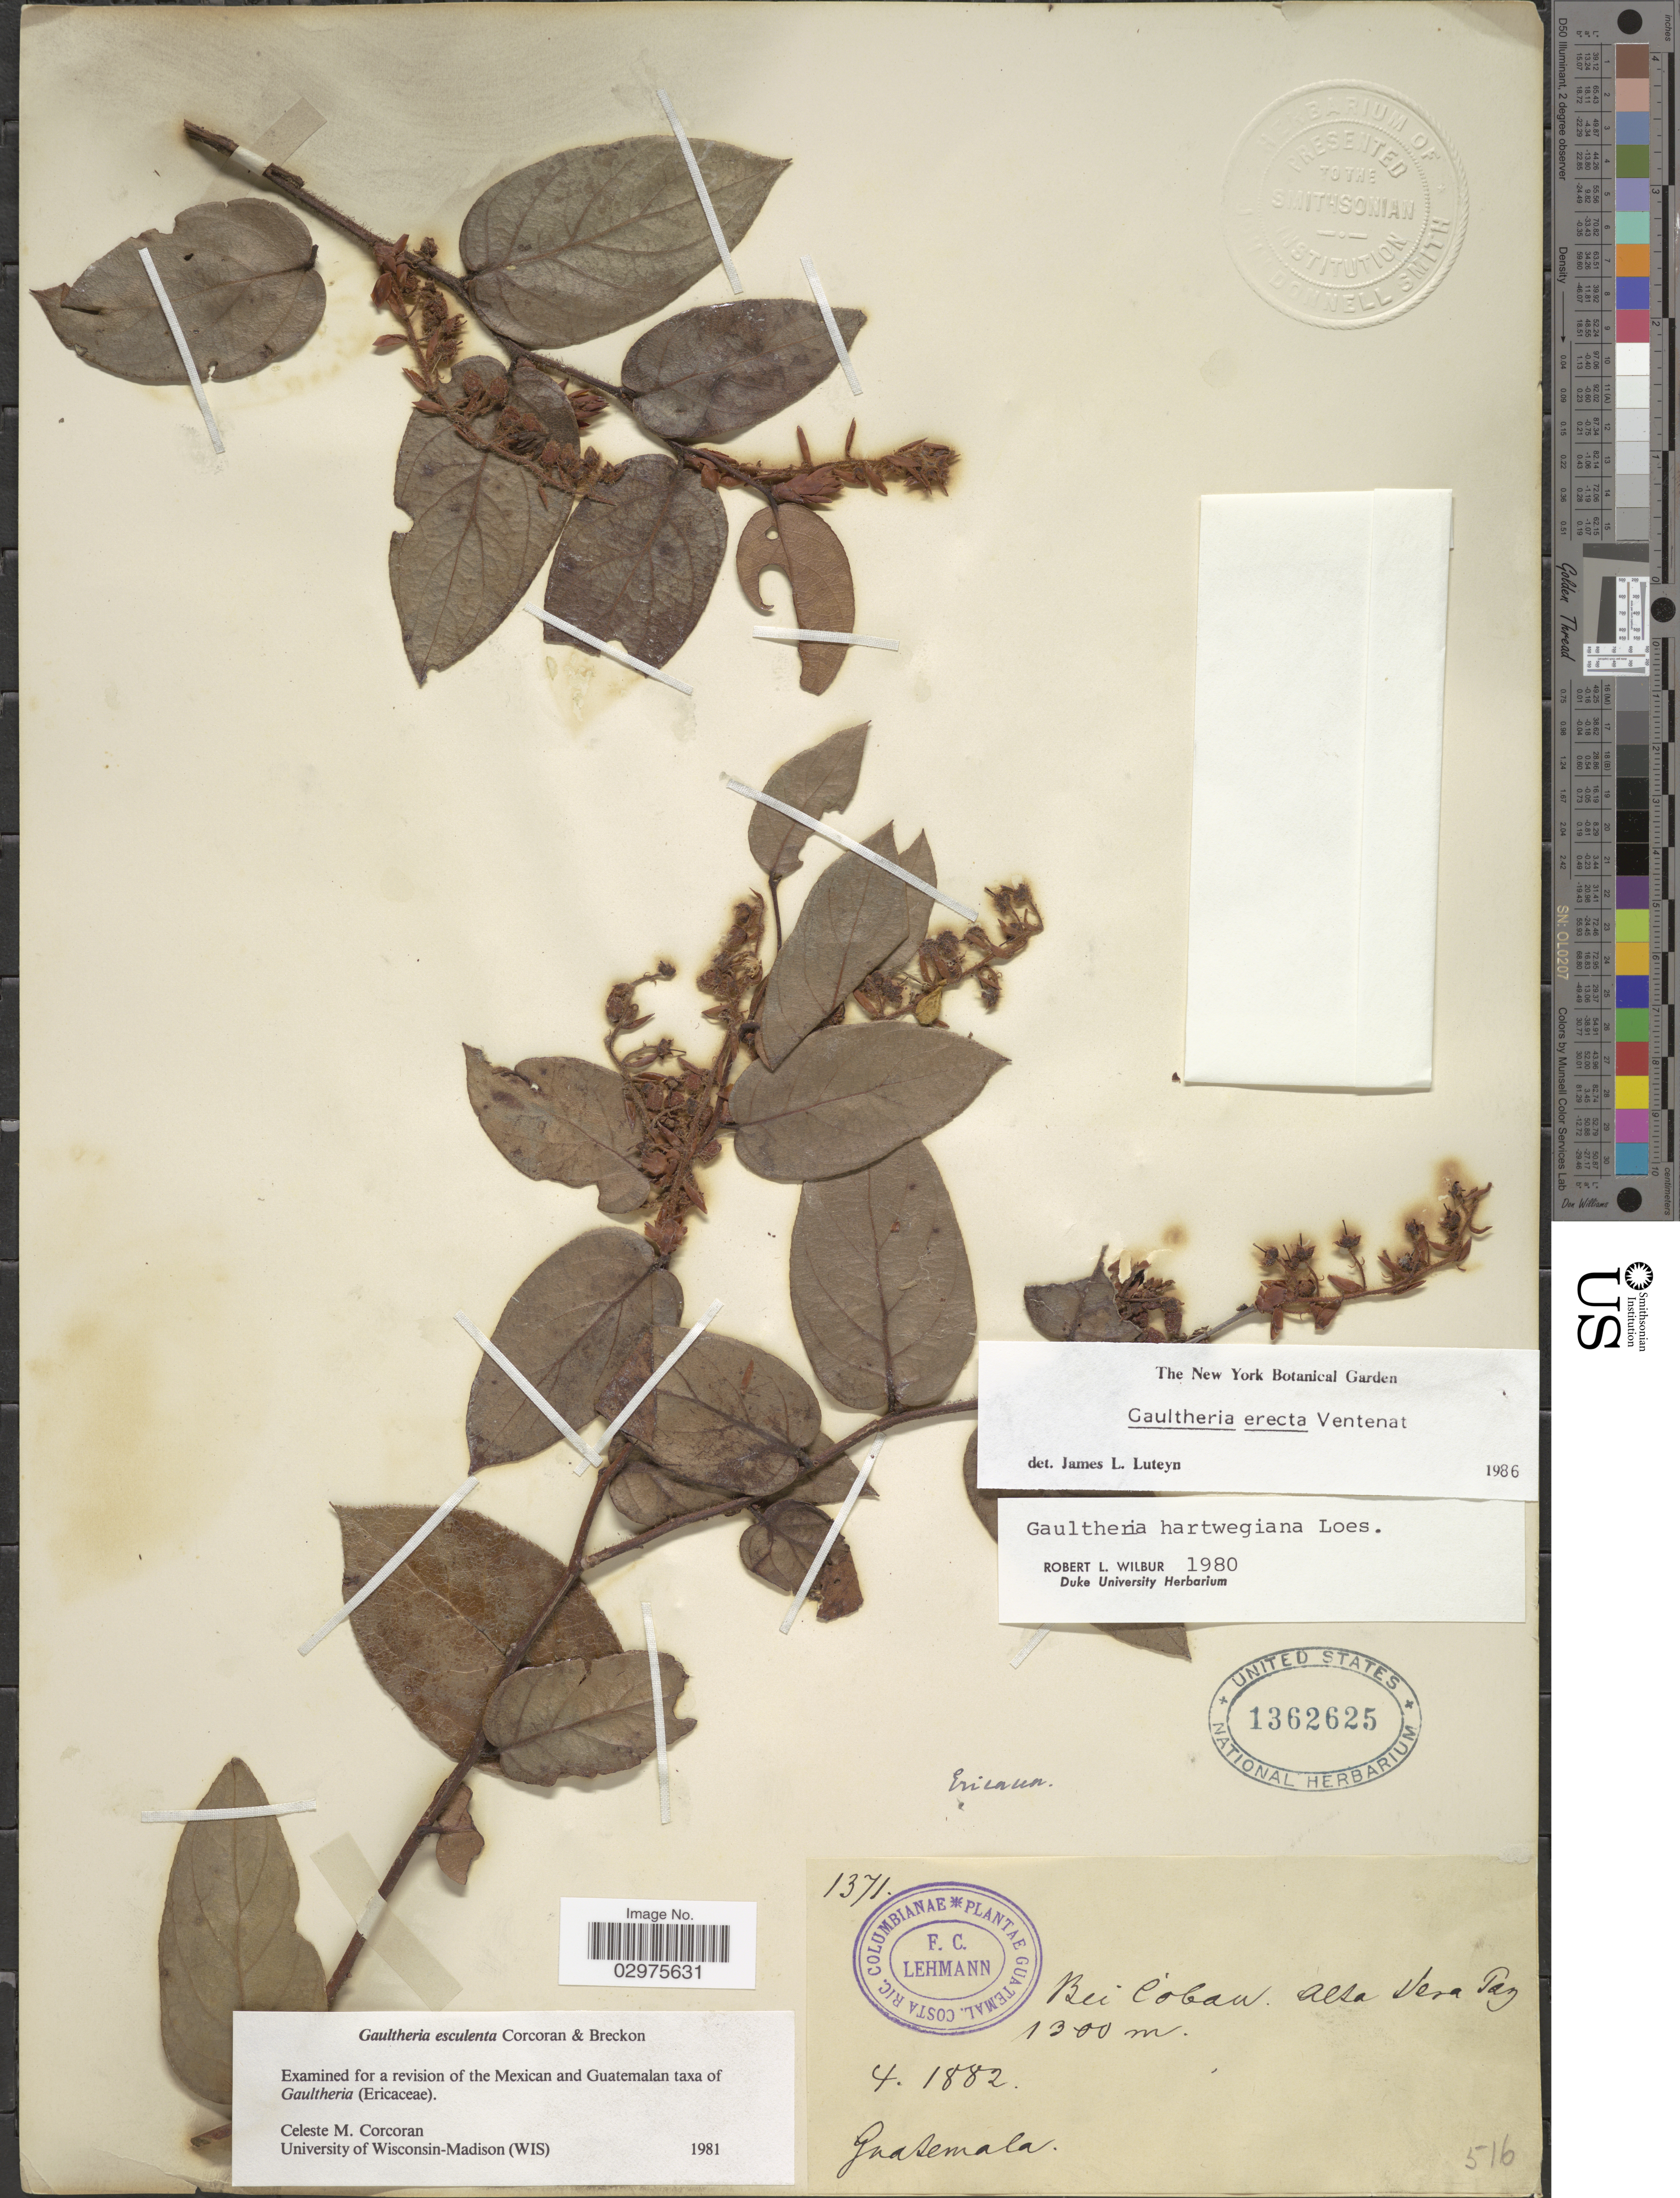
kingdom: Plantae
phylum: Tracheophyta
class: Magnoliopsida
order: Ericales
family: Ericaceae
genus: Gaultheria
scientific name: Gaultheria erecta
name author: Vent.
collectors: F. C. Lehmann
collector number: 1371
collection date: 1882-04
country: Guatemala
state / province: Alta Verapaz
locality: Bei Coban. Alta Vera Paz.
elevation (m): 1300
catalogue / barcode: US 1362625